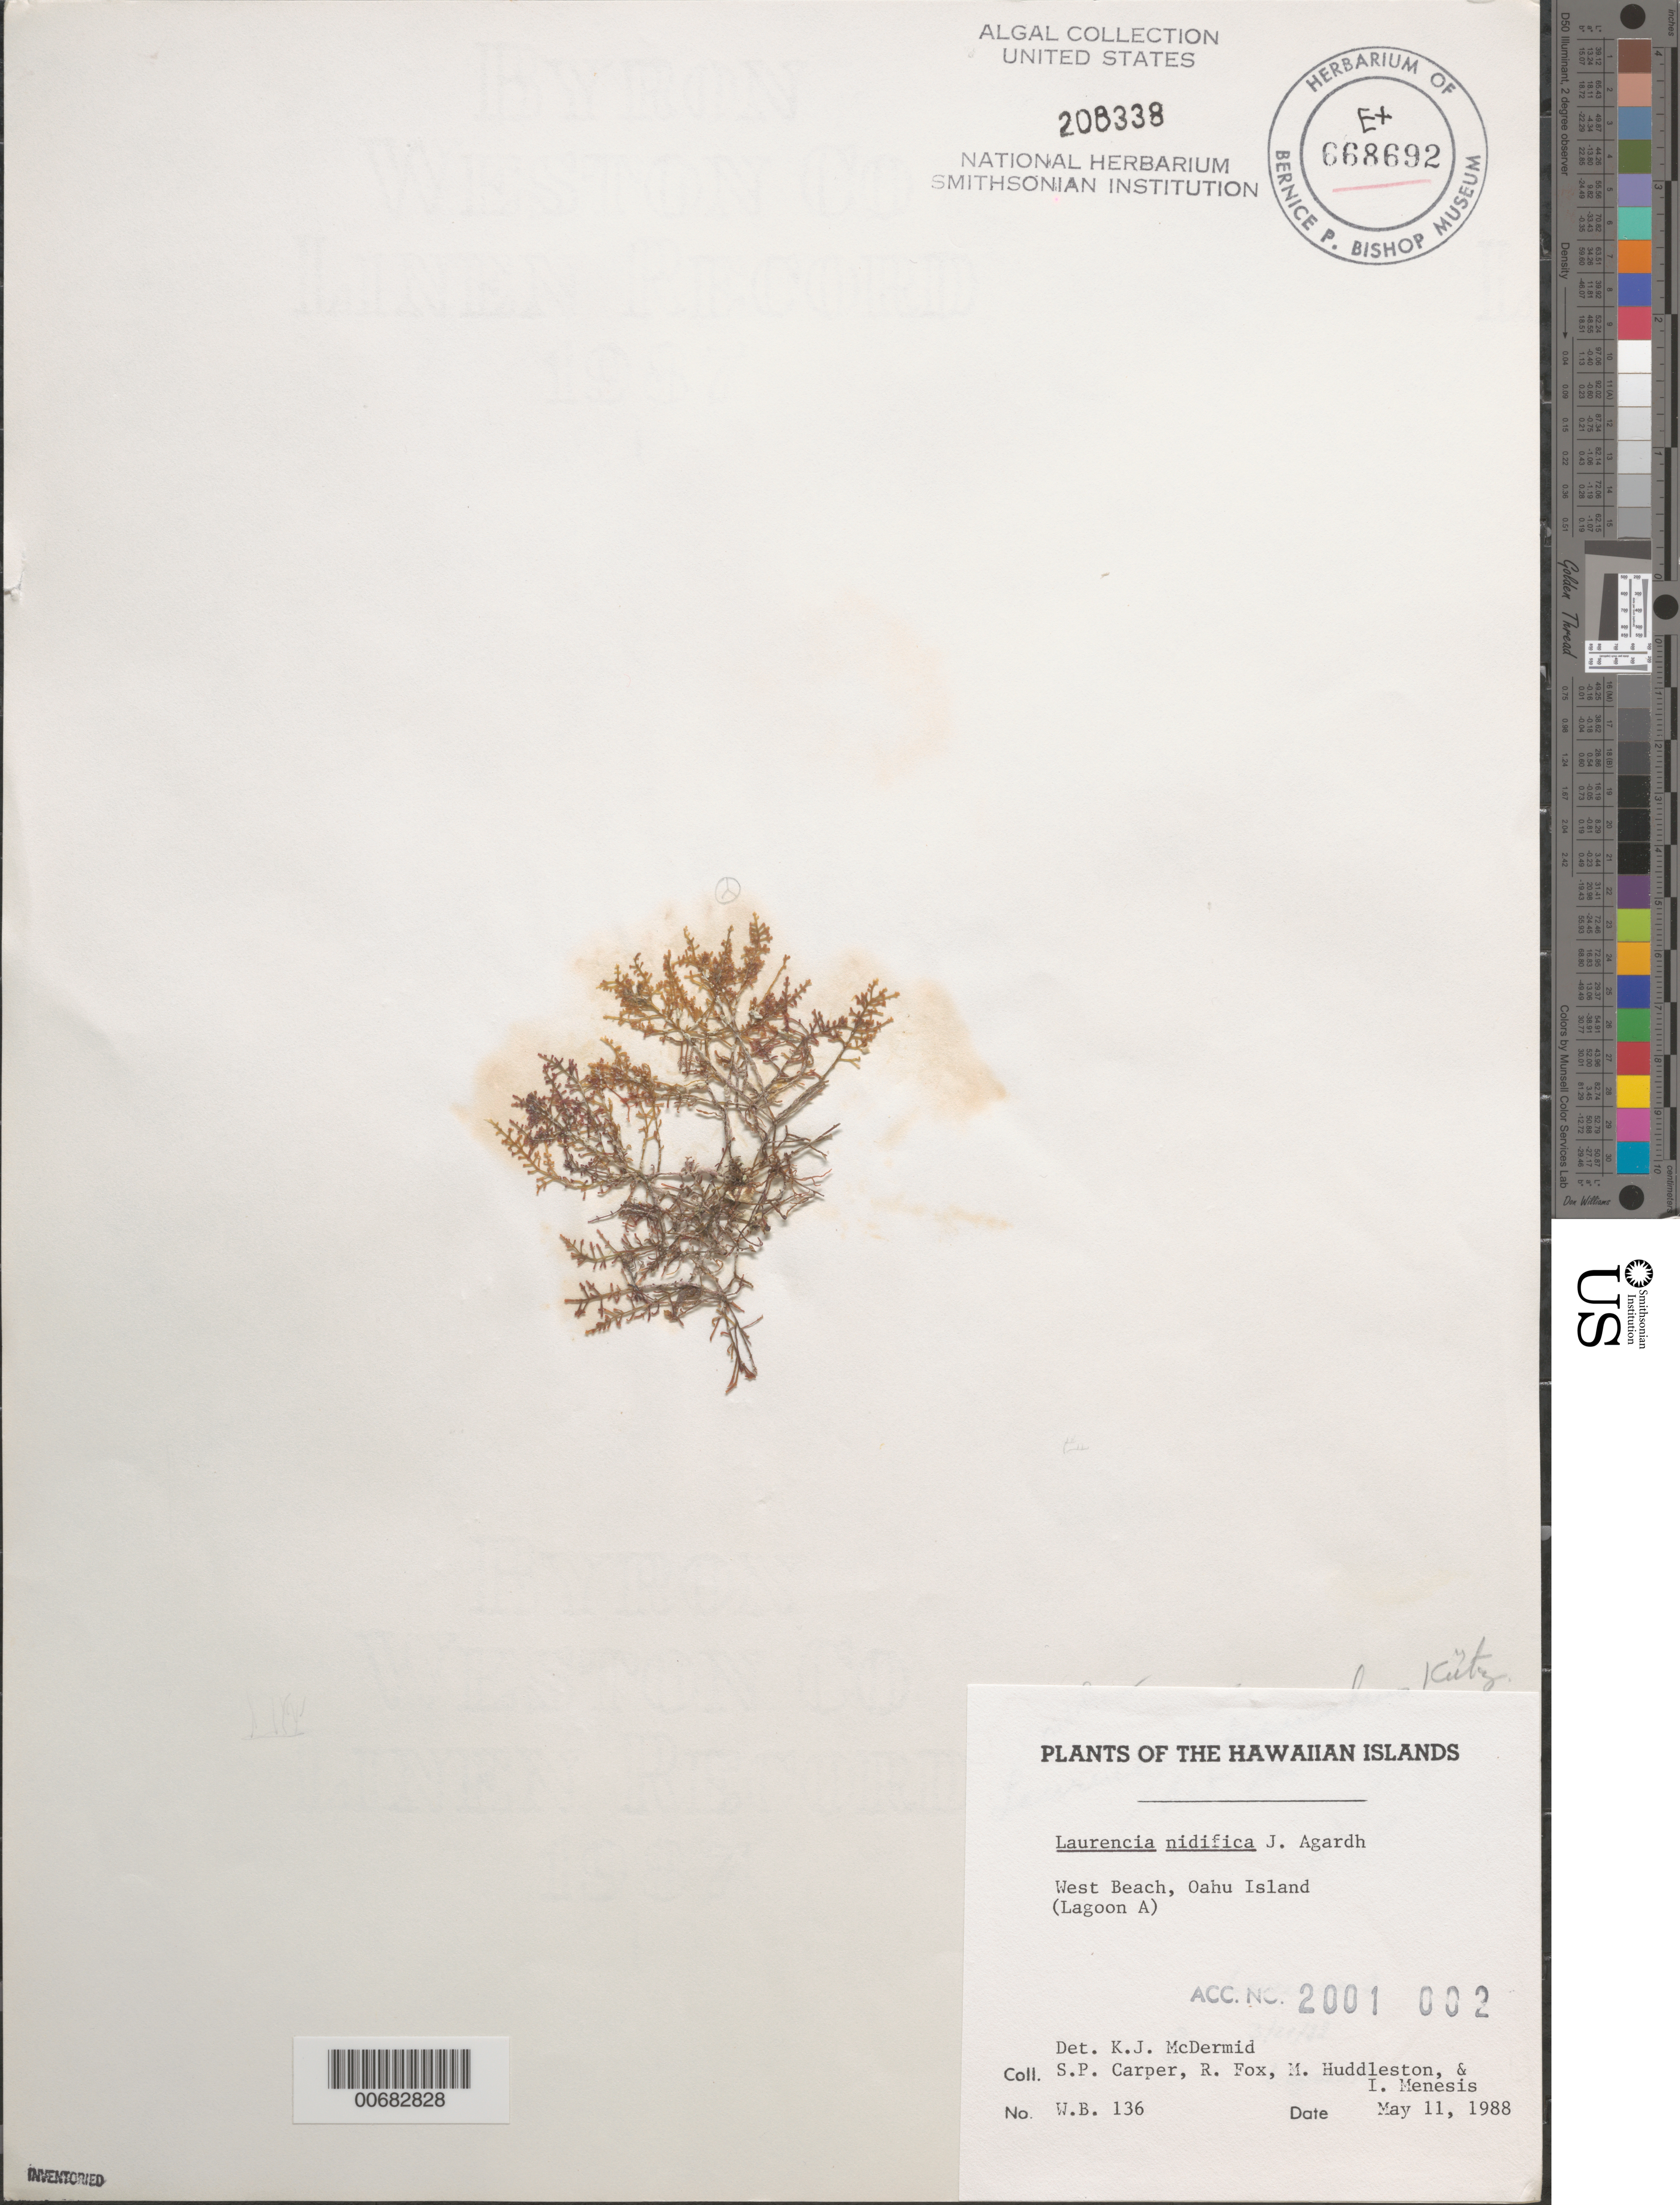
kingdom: Plantae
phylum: Rhodophyta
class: Florideophyceae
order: Ceramiales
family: Rhodomelaceae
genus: Laurencia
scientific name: Laurencia nidifica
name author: J. Agardh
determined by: McDermid, K. J.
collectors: S. Carper, R. Fox, M. Huddleston & I. Menesis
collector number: WB 136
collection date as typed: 11 May 1988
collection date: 1988-05-11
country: United States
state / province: Hawaii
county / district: Honolulu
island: Oahu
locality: West Beach (Lagoon A)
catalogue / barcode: US 208338